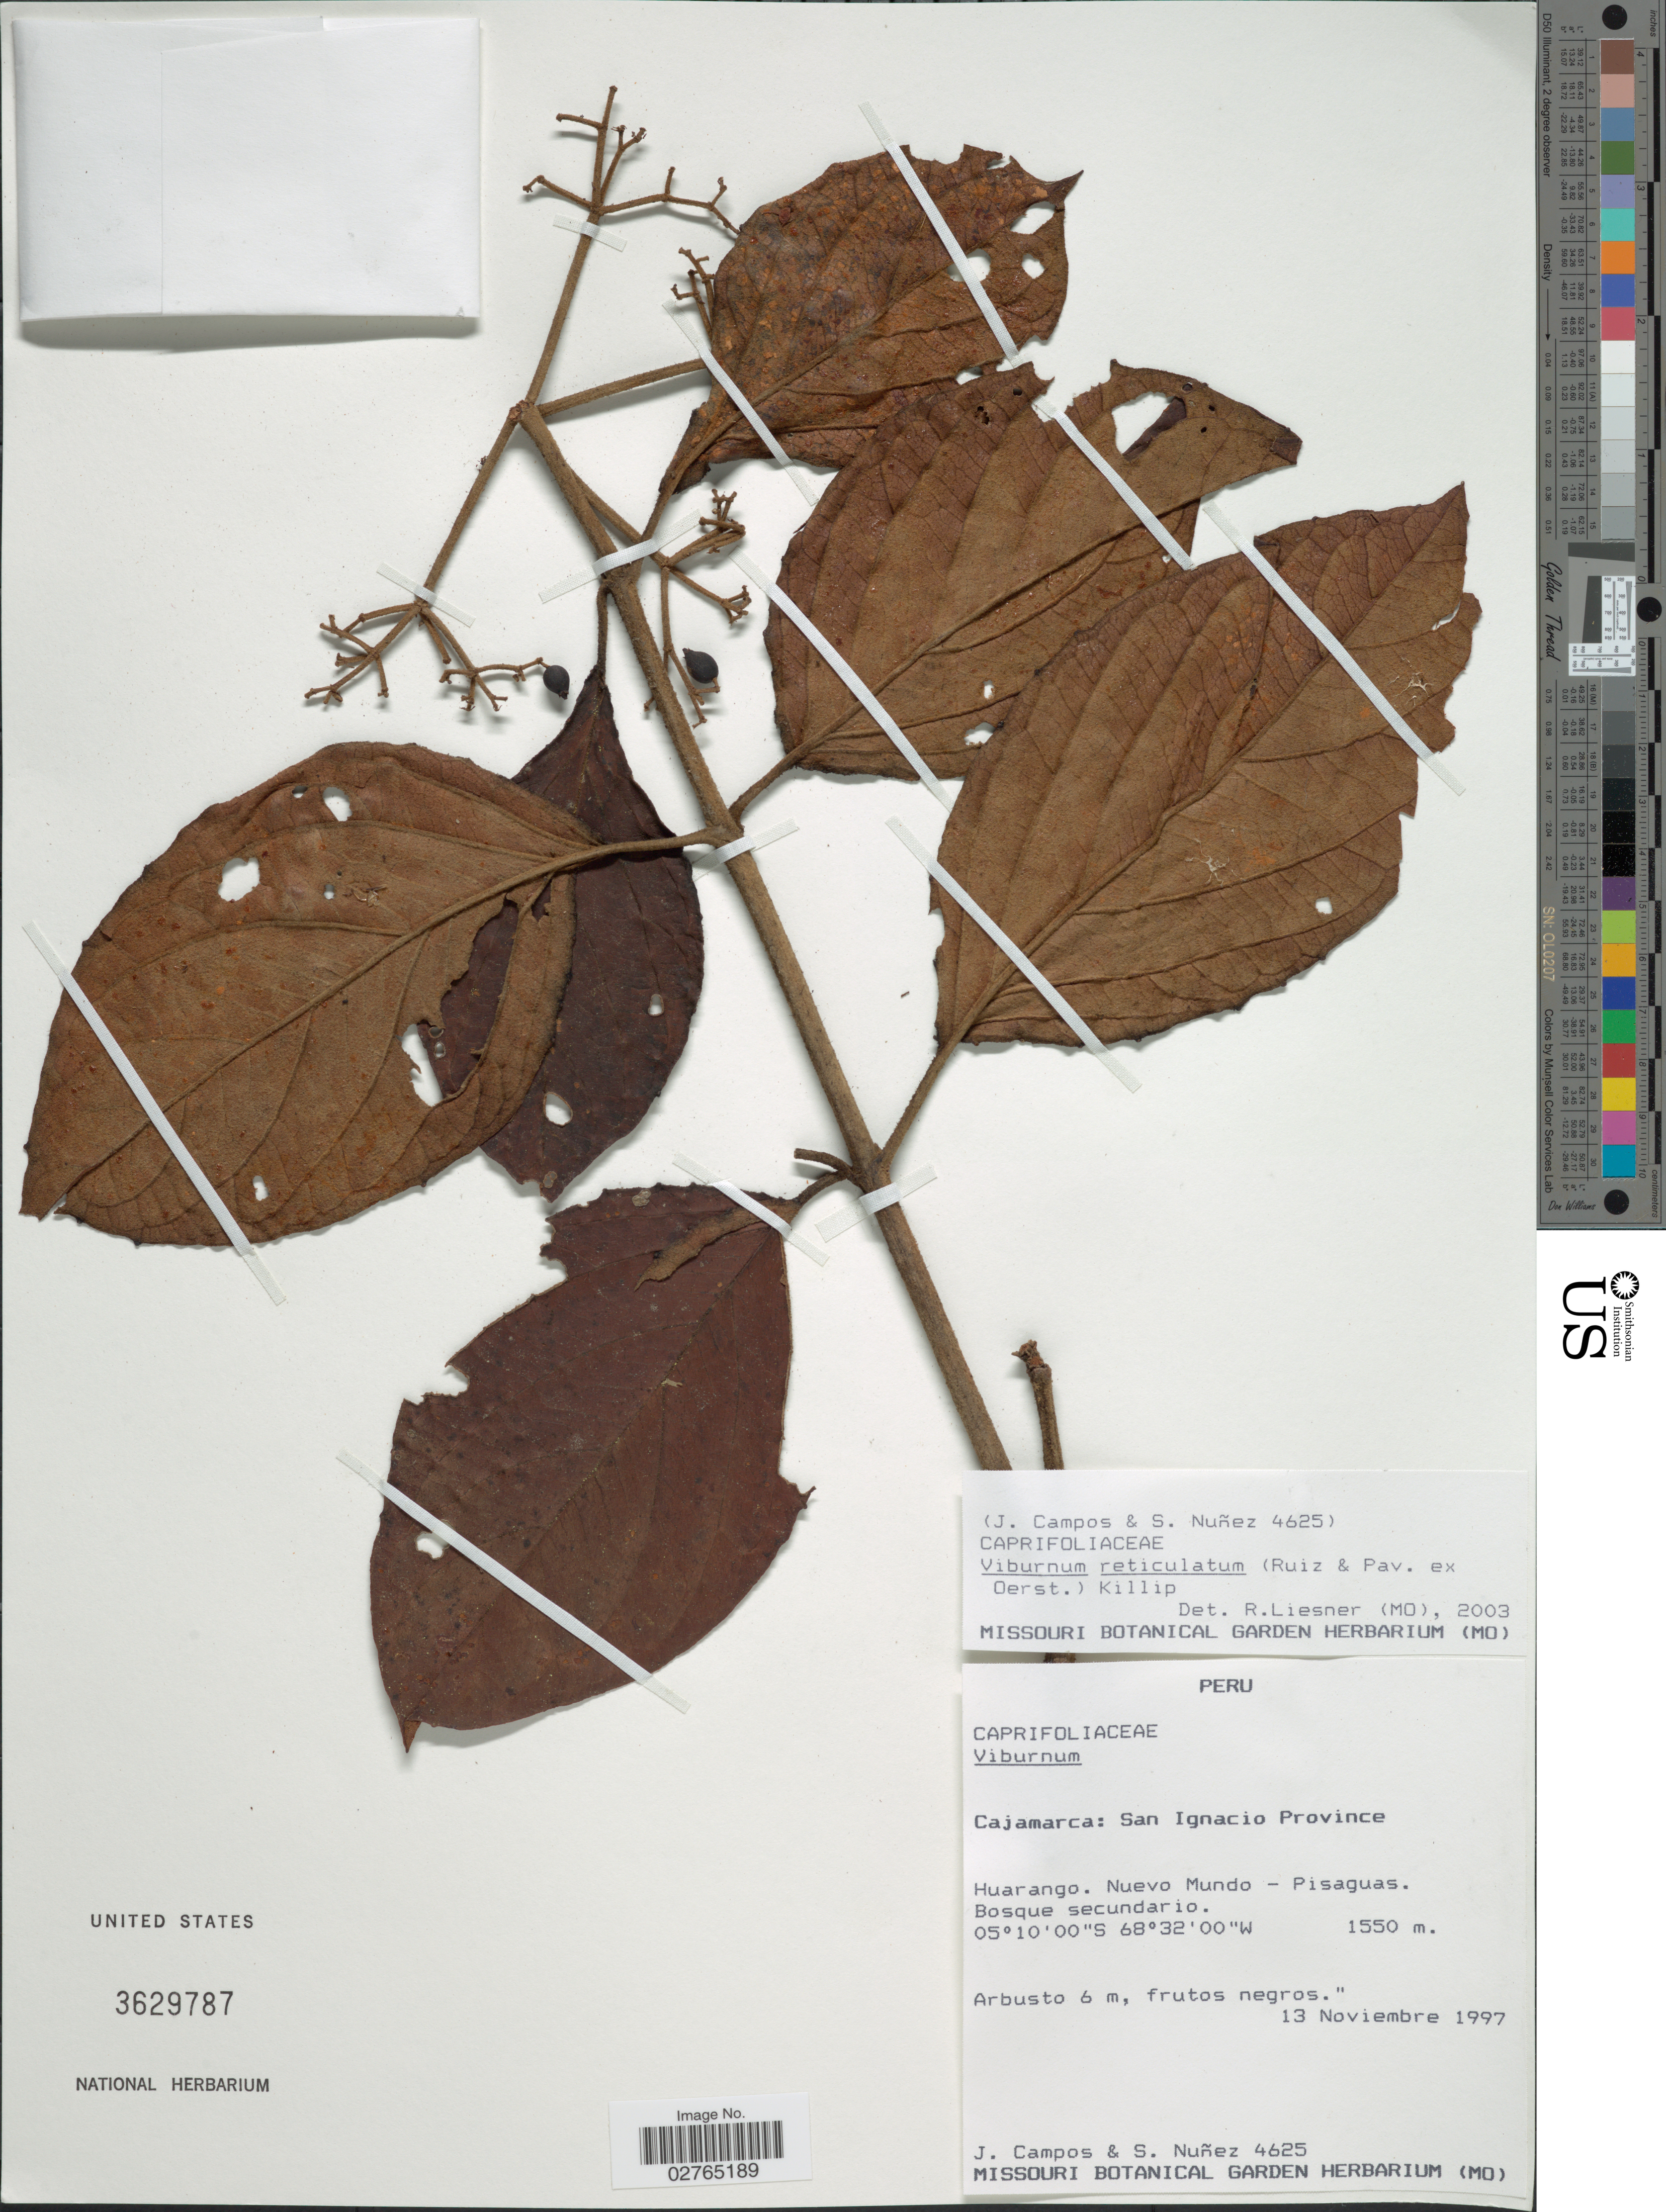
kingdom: Plantae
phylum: Tracheophyta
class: Magnoliopsida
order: Dipsacales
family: Viburnaceae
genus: Viburnum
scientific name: Viburnum reticulatum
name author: Ruiz & Pav. ex Oerst.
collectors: J. Campos & S. Nuñez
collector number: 4625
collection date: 1997-11-13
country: Peru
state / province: Cajamarca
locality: San Ignacio Province. Huarango. Nuevo Mundo - Pisaguas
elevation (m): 1550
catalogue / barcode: US 3629787